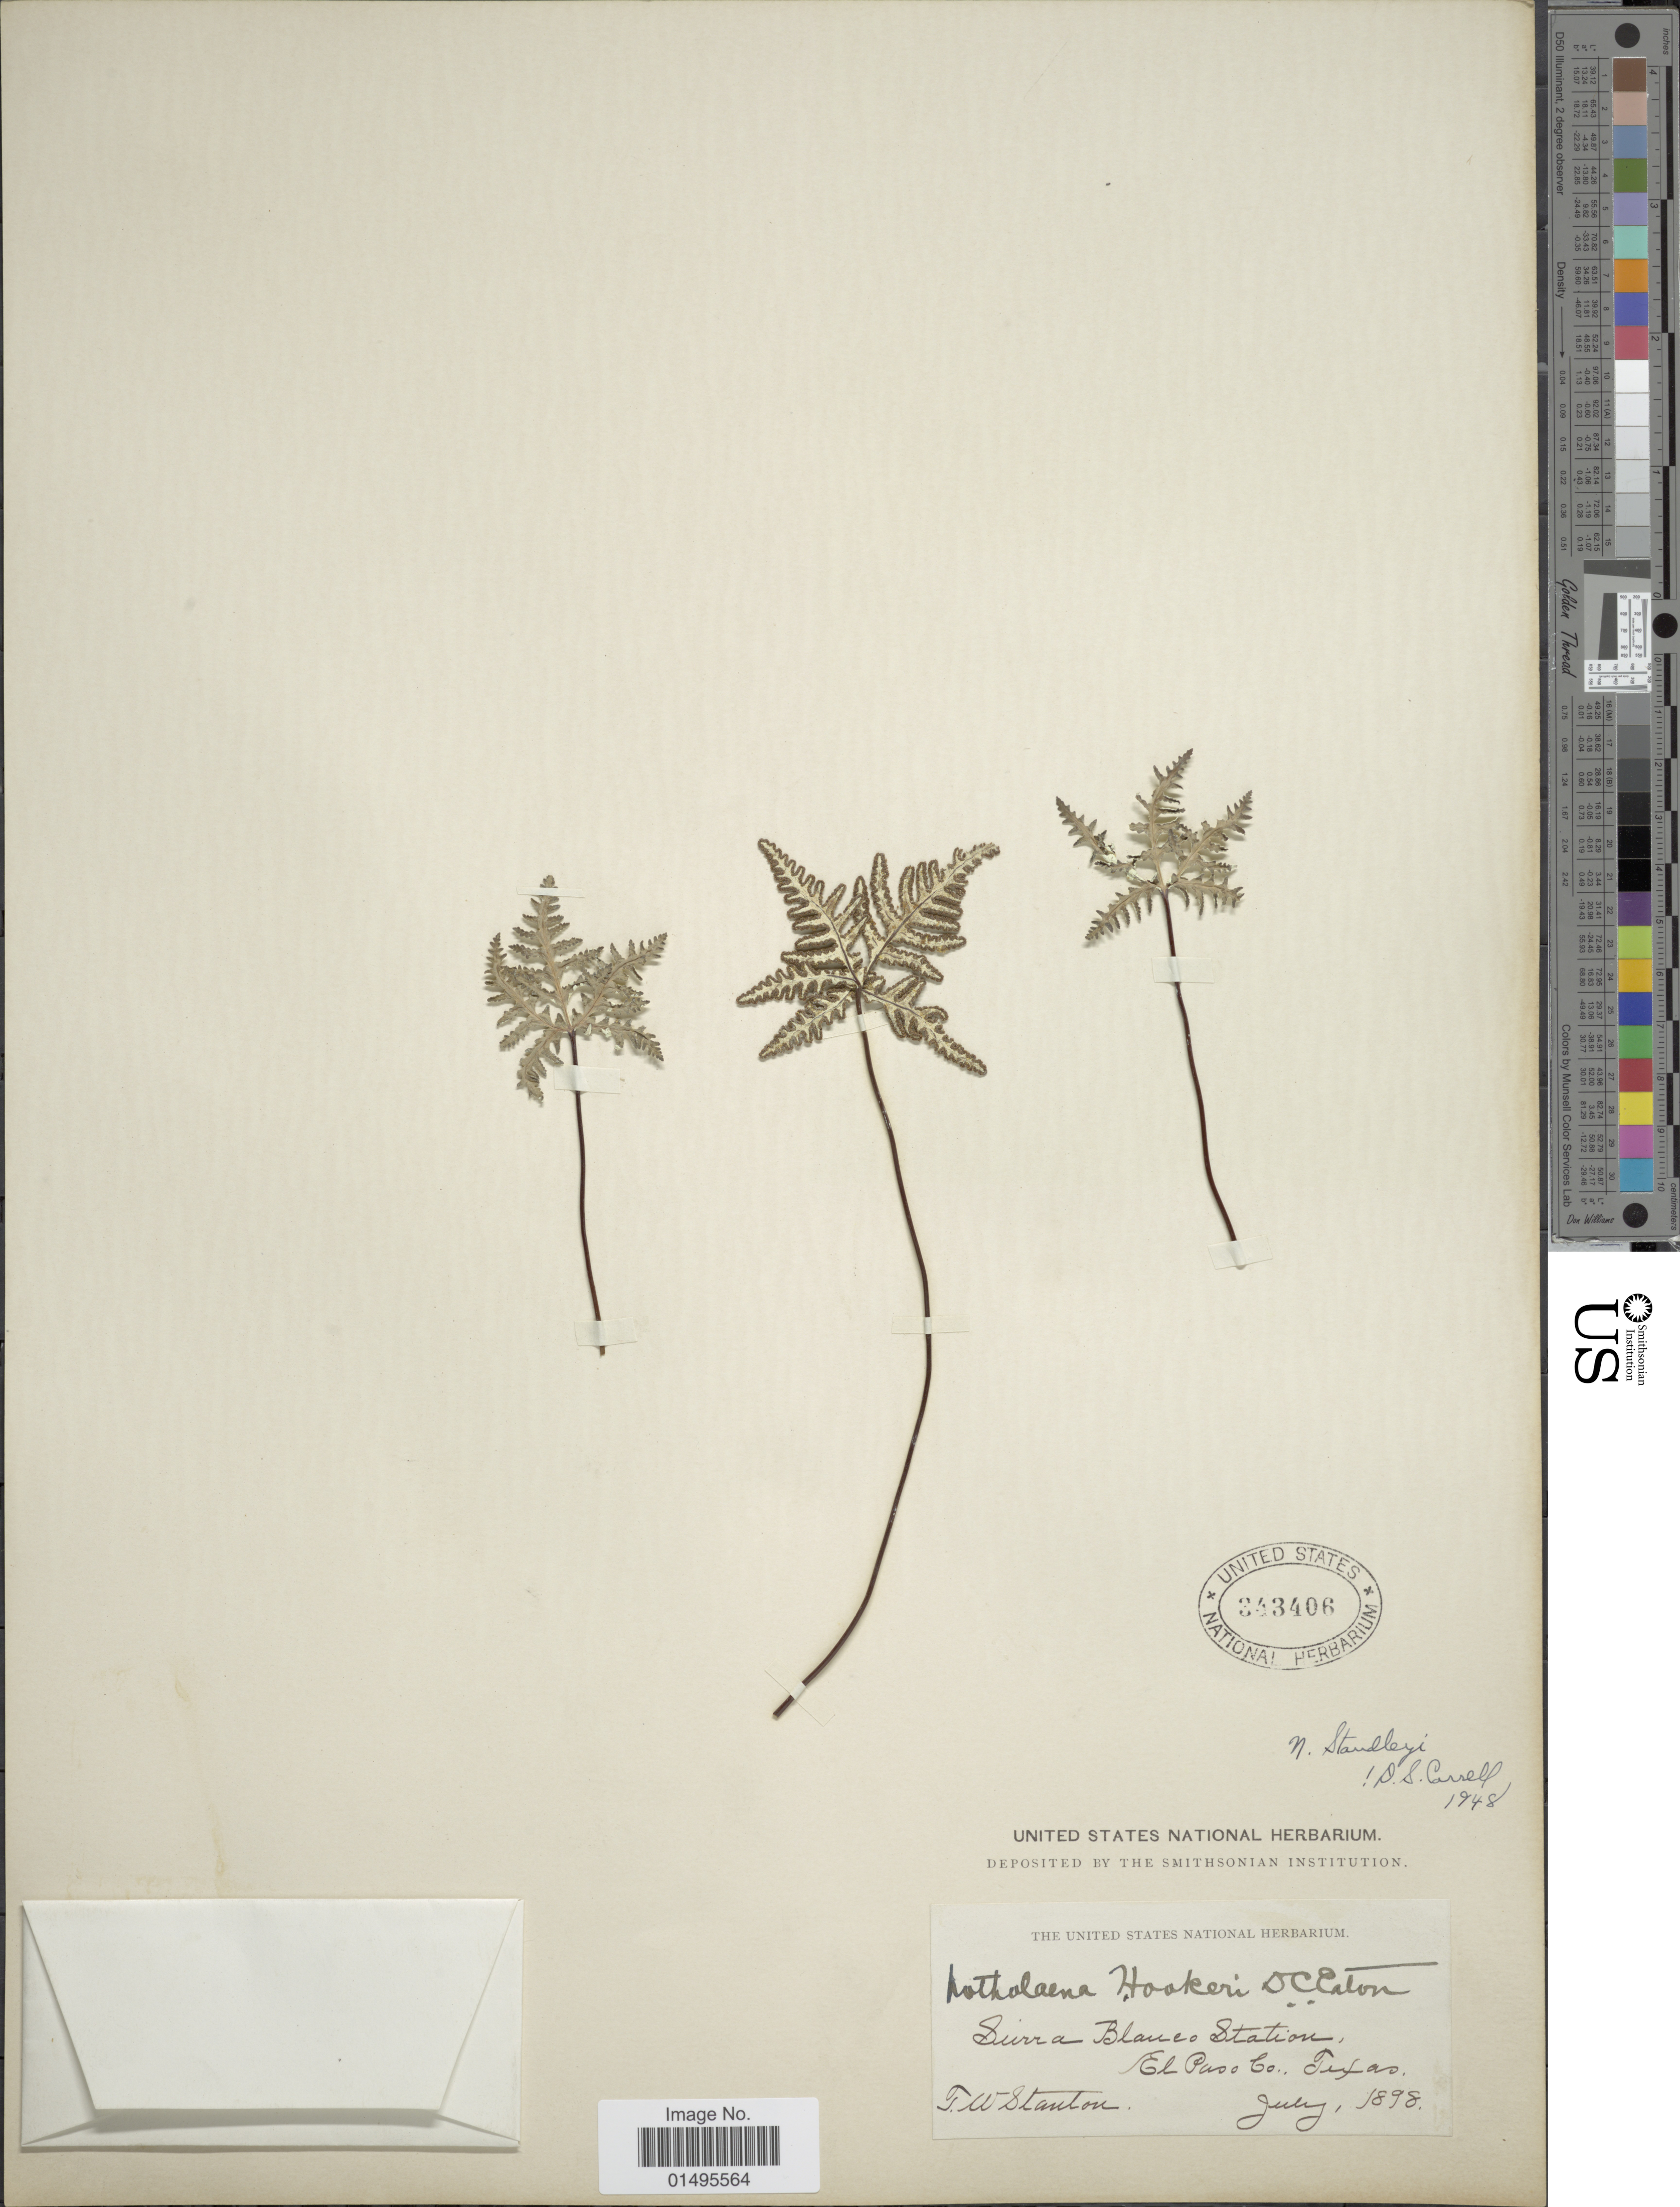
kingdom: Plantae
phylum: Tracheophyta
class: Polypodiopsida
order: Polypodiales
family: Pteridaceae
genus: Notholaena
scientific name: Notholaena standleyi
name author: Maxon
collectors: F. Stanton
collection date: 1898-07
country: United States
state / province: Texas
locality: Surra Blanco Station, El Paso Co.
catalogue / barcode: US 343406